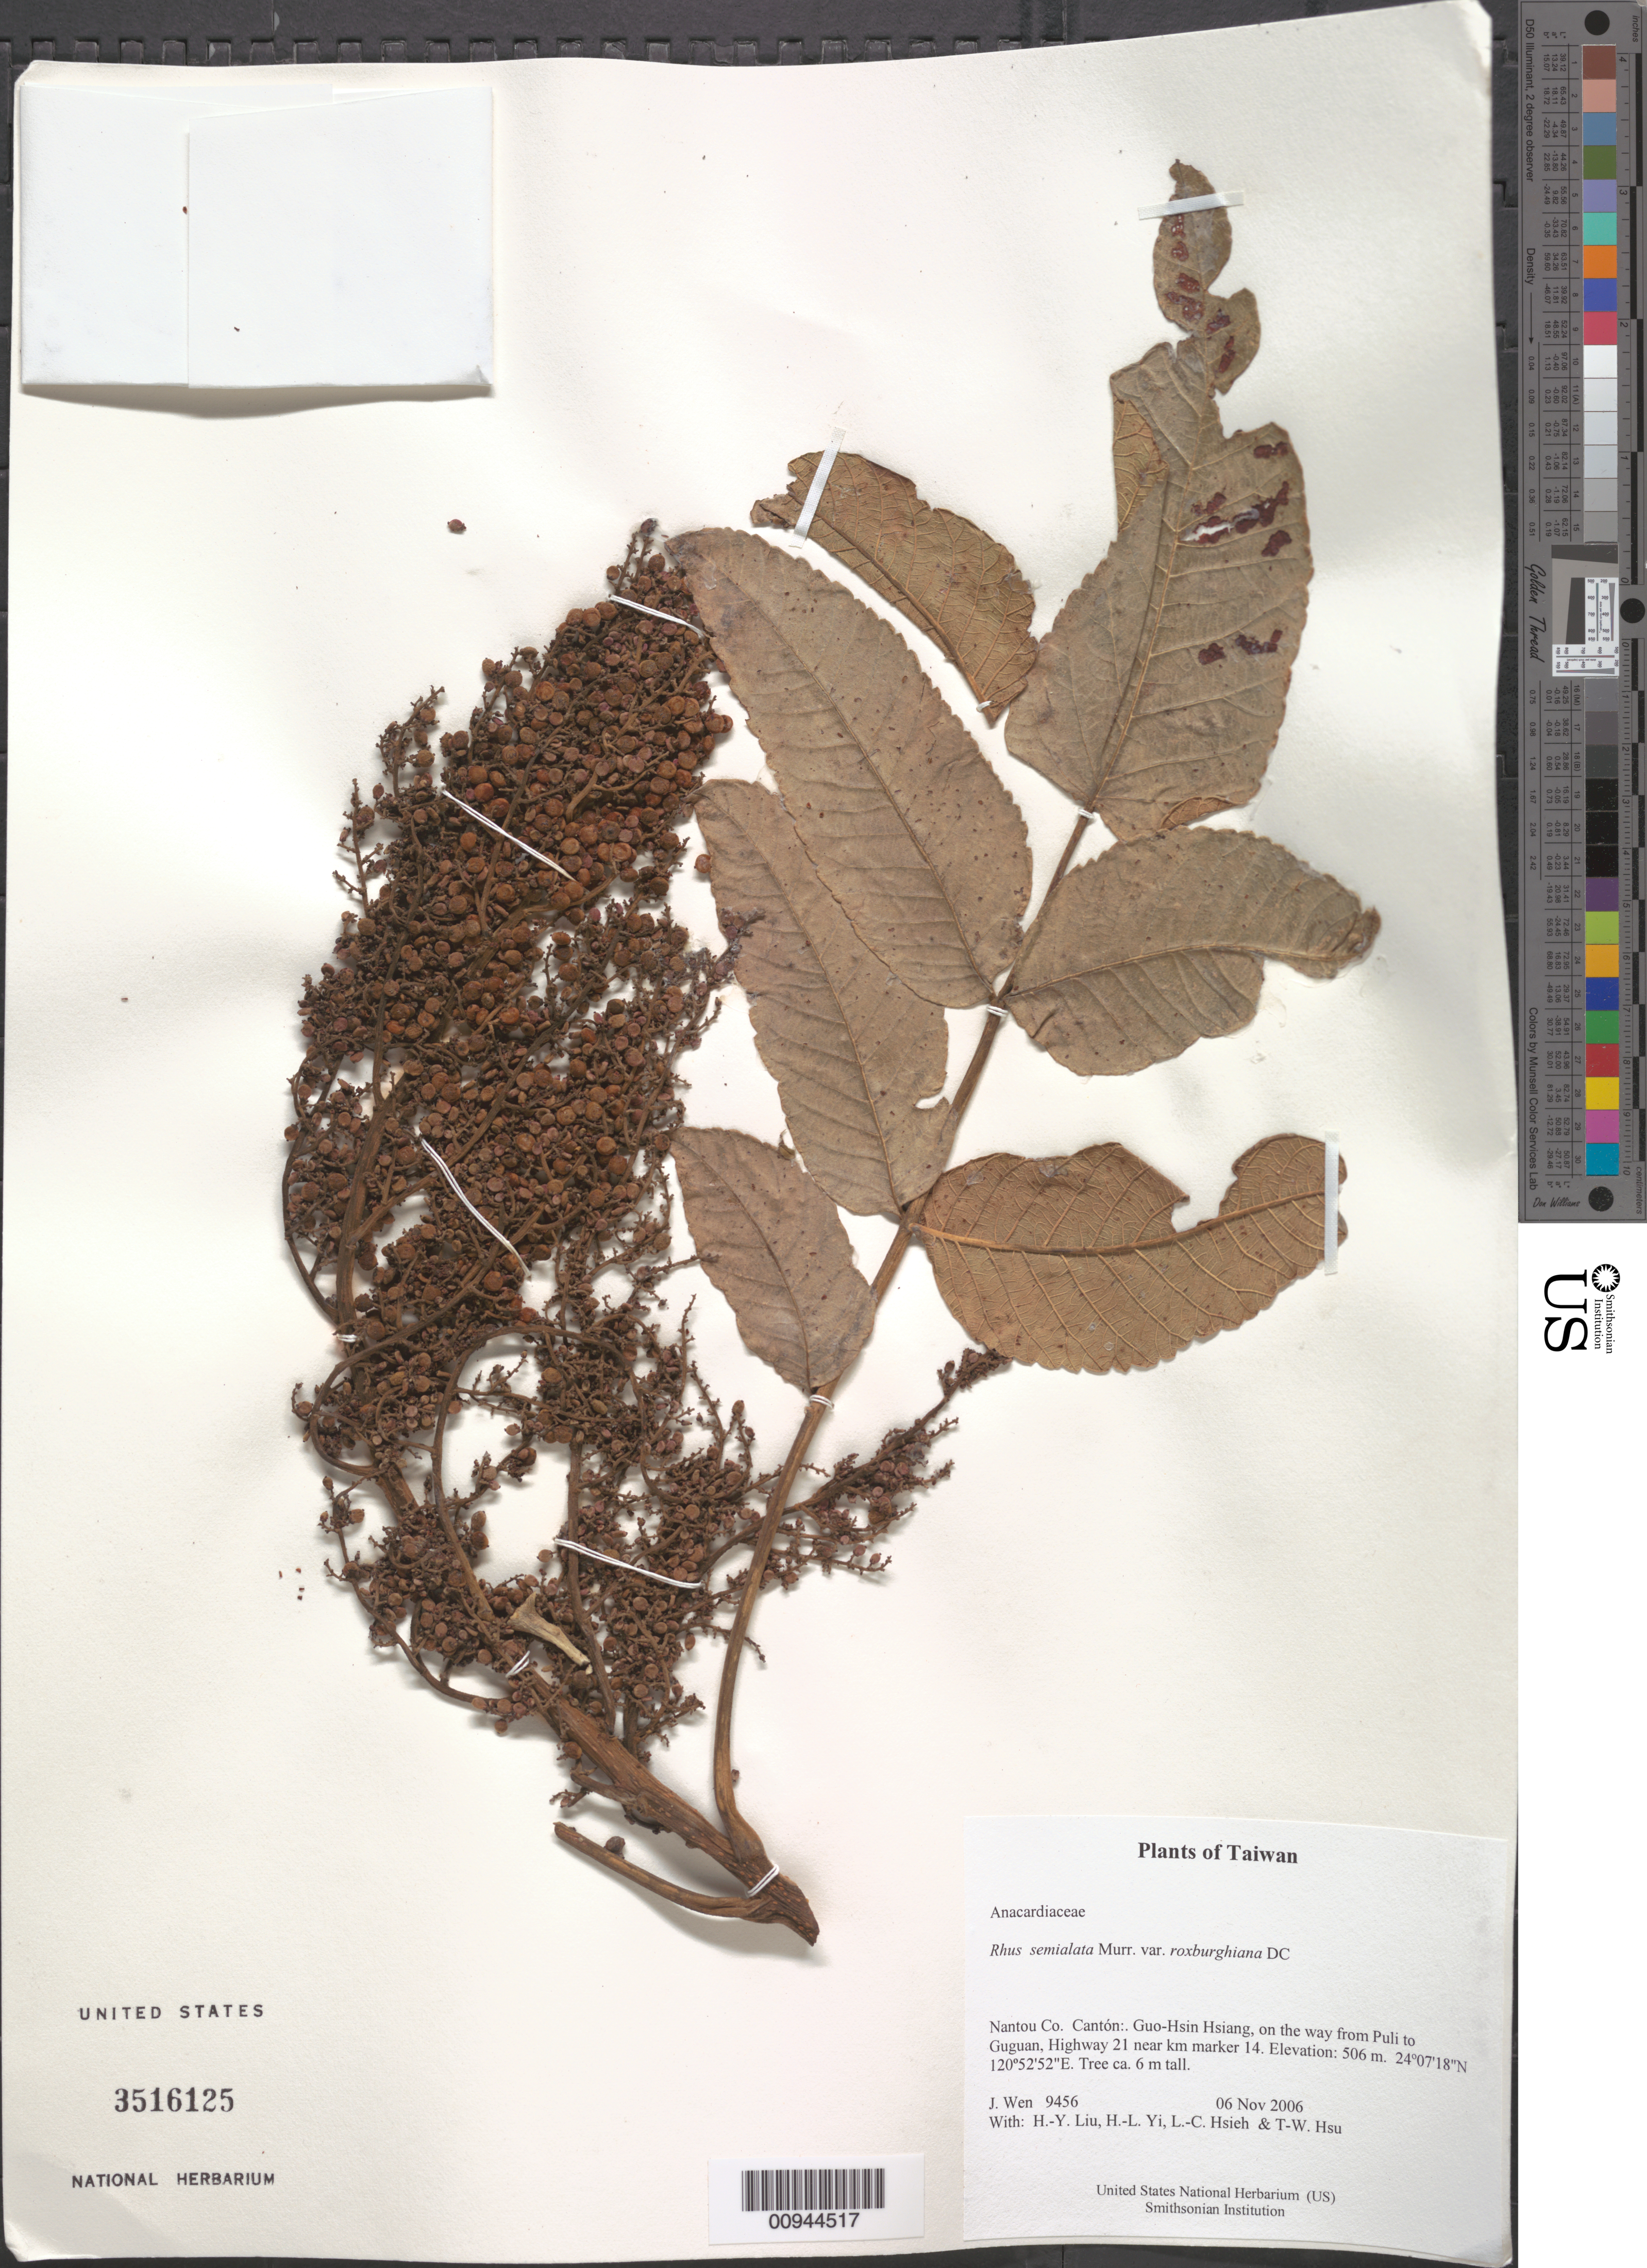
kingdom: Plantae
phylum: Tracheophyta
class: Magnoliopsida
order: Sapindales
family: Anacardiaceae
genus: Rhus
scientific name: Rhus semialata var. roxburghiana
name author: DC.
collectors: J. Wen, H. Liu, H. l. Yi, L. Hsieh & T. Hsu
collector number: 9456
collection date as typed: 06 Nov 2006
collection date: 2006-11-06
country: Taiwan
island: Taiwan [Formosa]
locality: Guo-Hsin Hsiang, on the way from Puli to Guguan, Highway 21 near km marker 14.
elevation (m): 506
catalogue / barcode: US 3516125